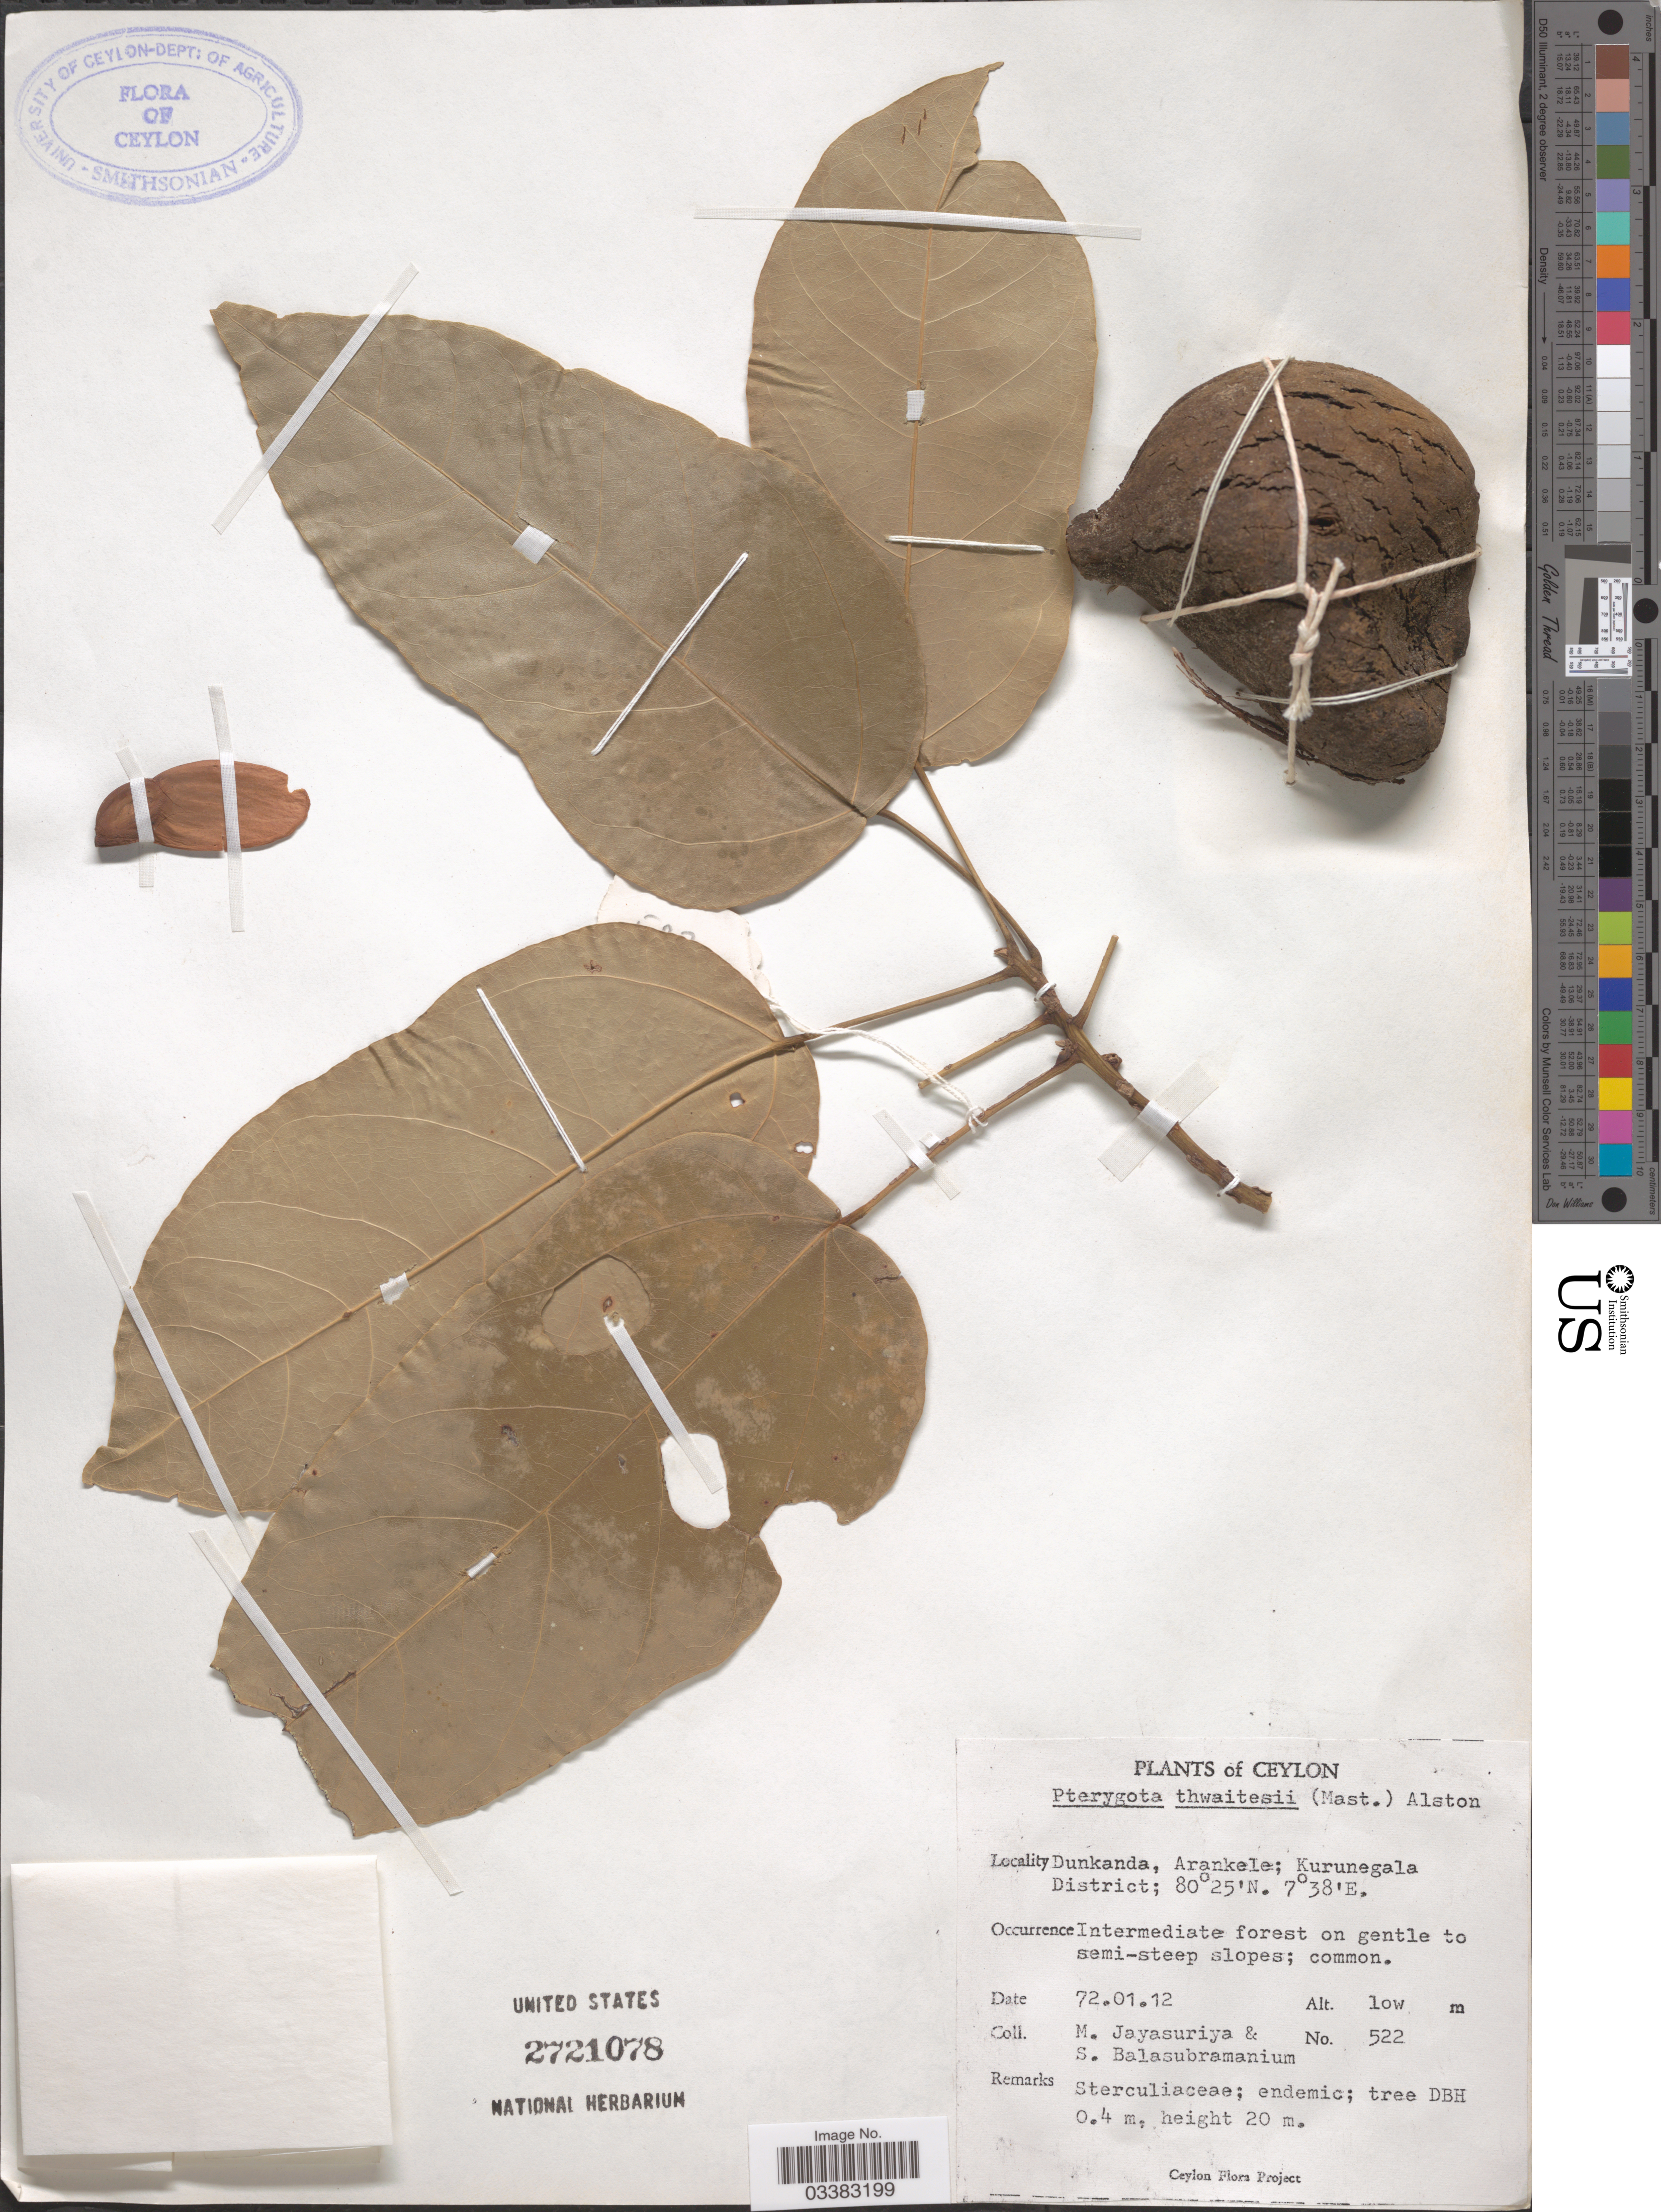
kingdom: Plantae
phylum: Tracheophyta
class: Magnoliopsida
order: Malvales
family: Malvaceae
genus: Pterygota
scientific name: Pterygota thwaitesii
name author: (Mast.) Alston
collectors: M. Jayasuriya & S. Balasubramanium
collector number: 522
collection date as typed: Transcribed d/m/y: 12/1/72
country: Sri Lanka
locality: Ceylon. Dunkanda, Arankele; Kurunegala District.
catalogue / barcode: US 2721078